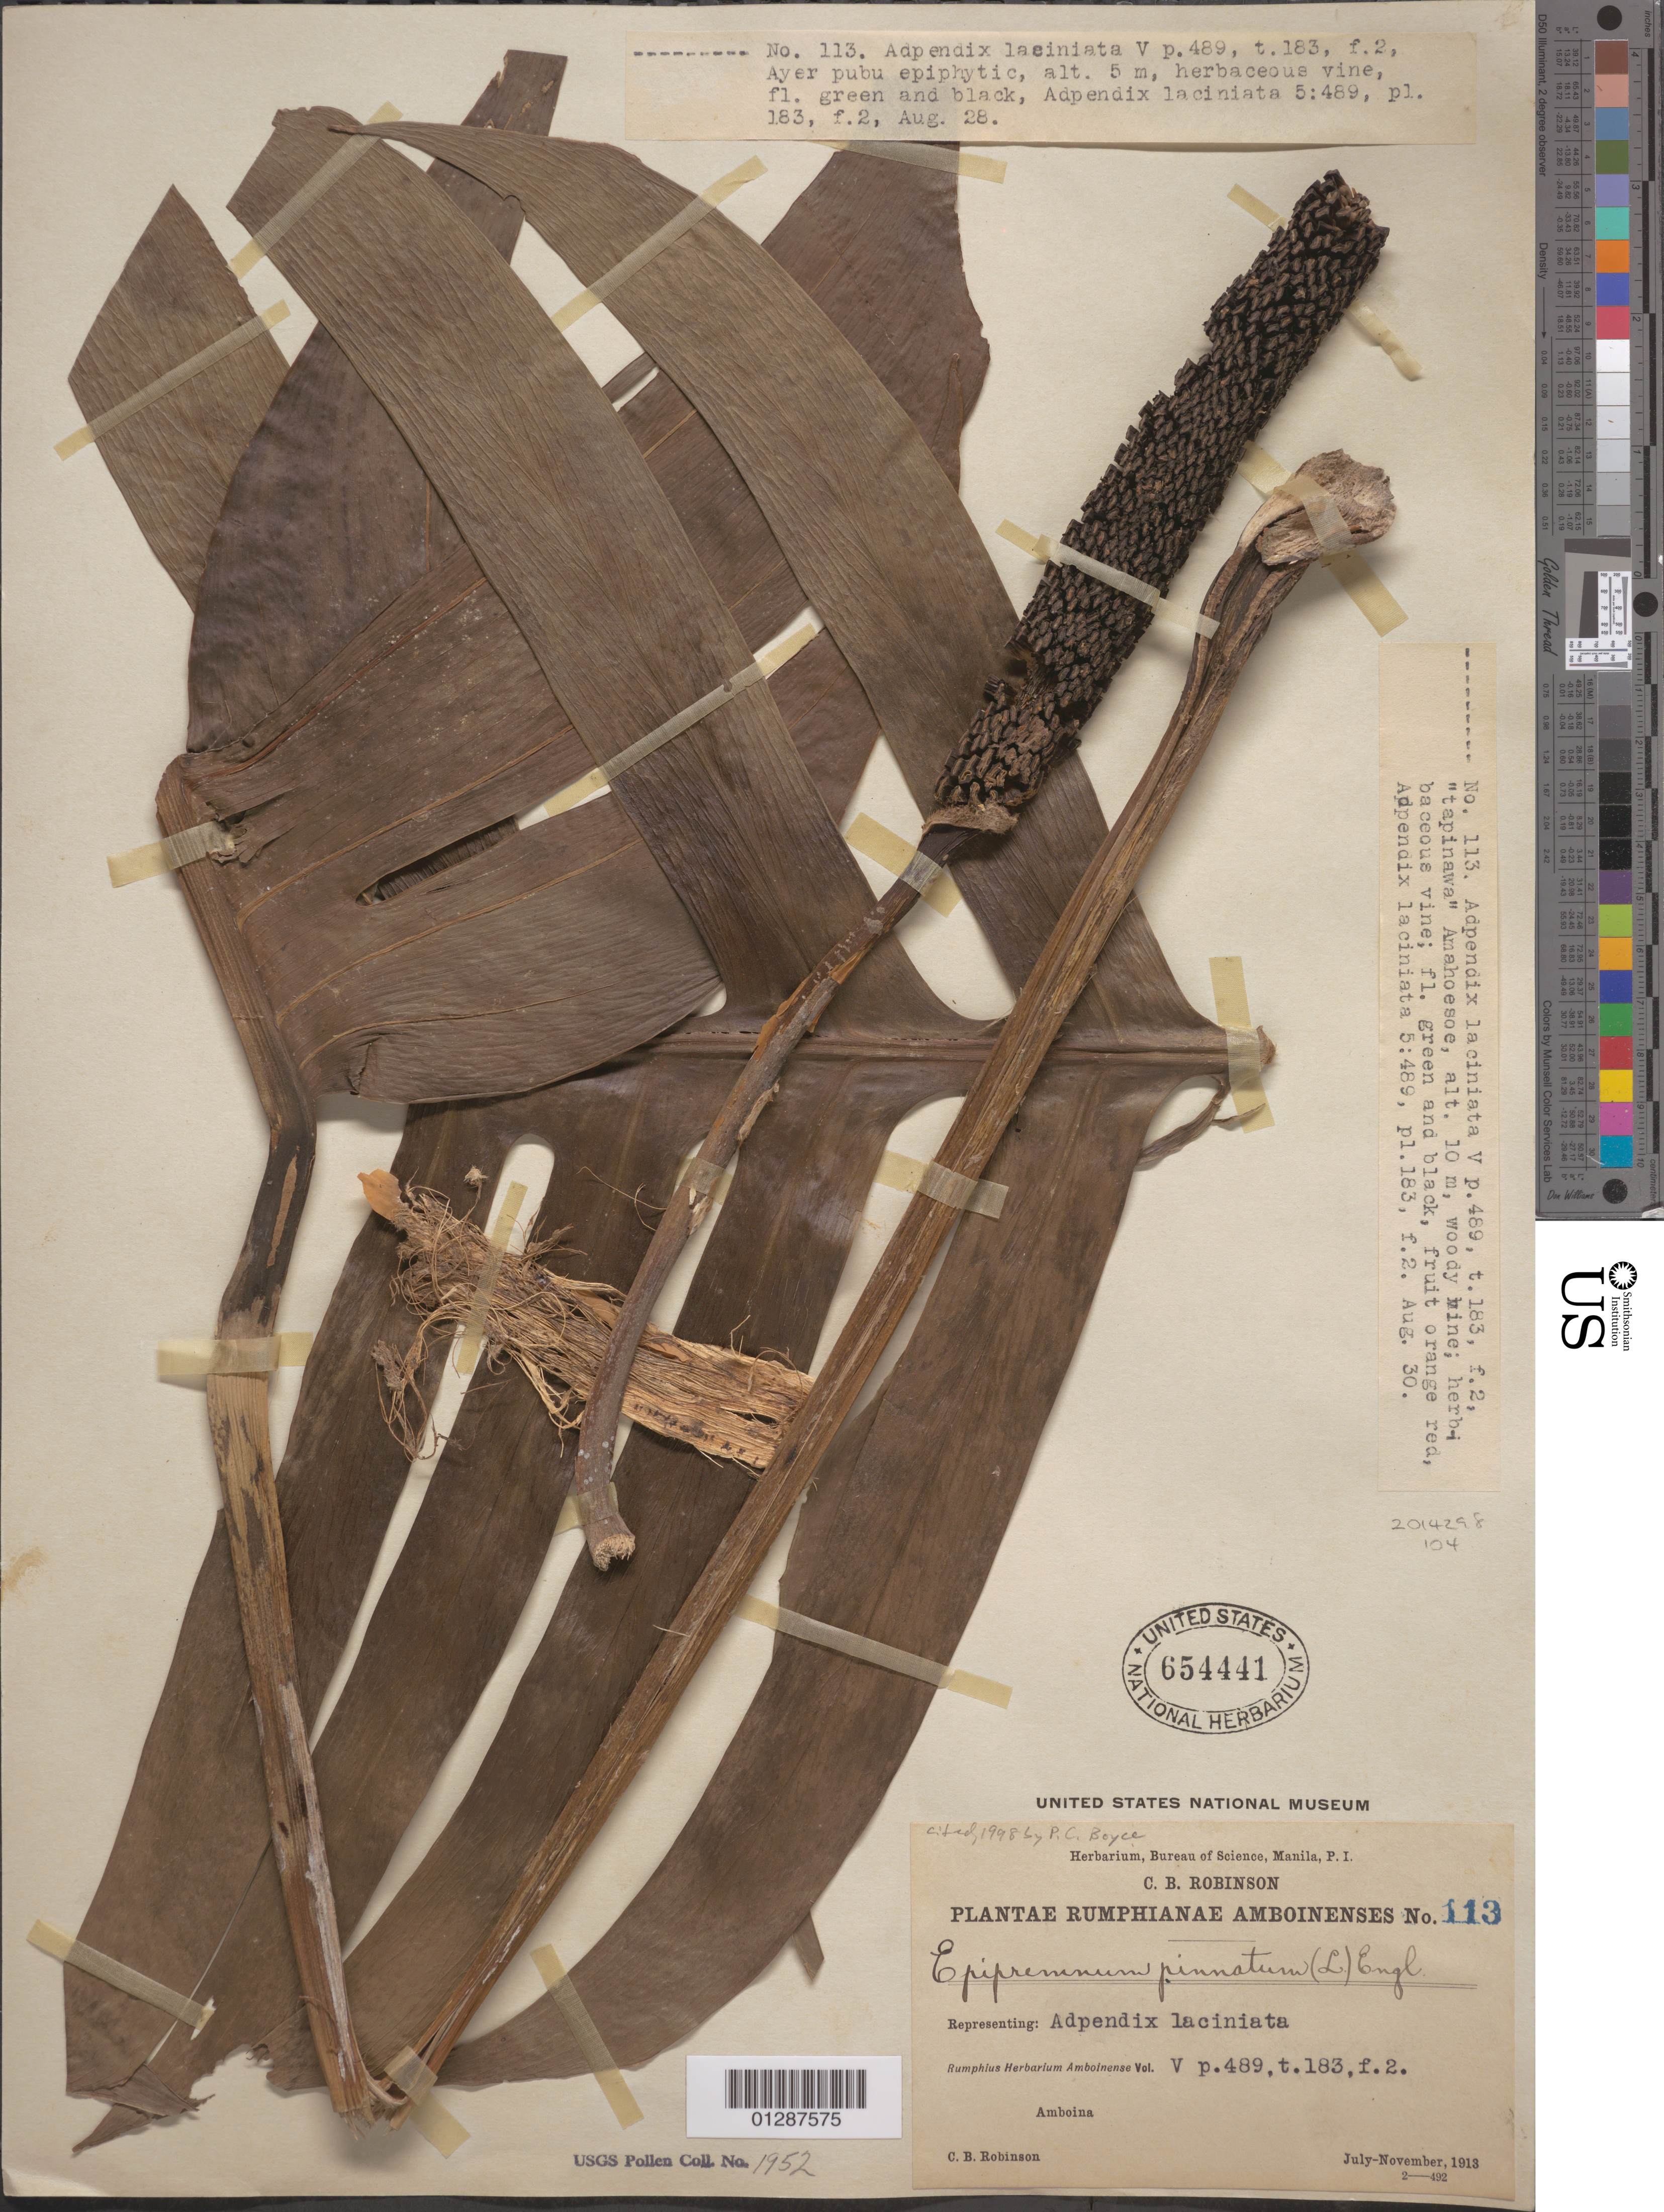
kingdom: Plantae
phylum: Tracheophyta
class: Liliopsida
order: Alismatales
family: Araceae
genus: Epipremnum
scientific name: Epipremnum pinnatum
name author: (L.) Engl.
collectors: C. Robinson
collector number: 113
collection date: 1913-08-28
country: Indonesia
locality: Amboina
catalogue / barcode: US 654441